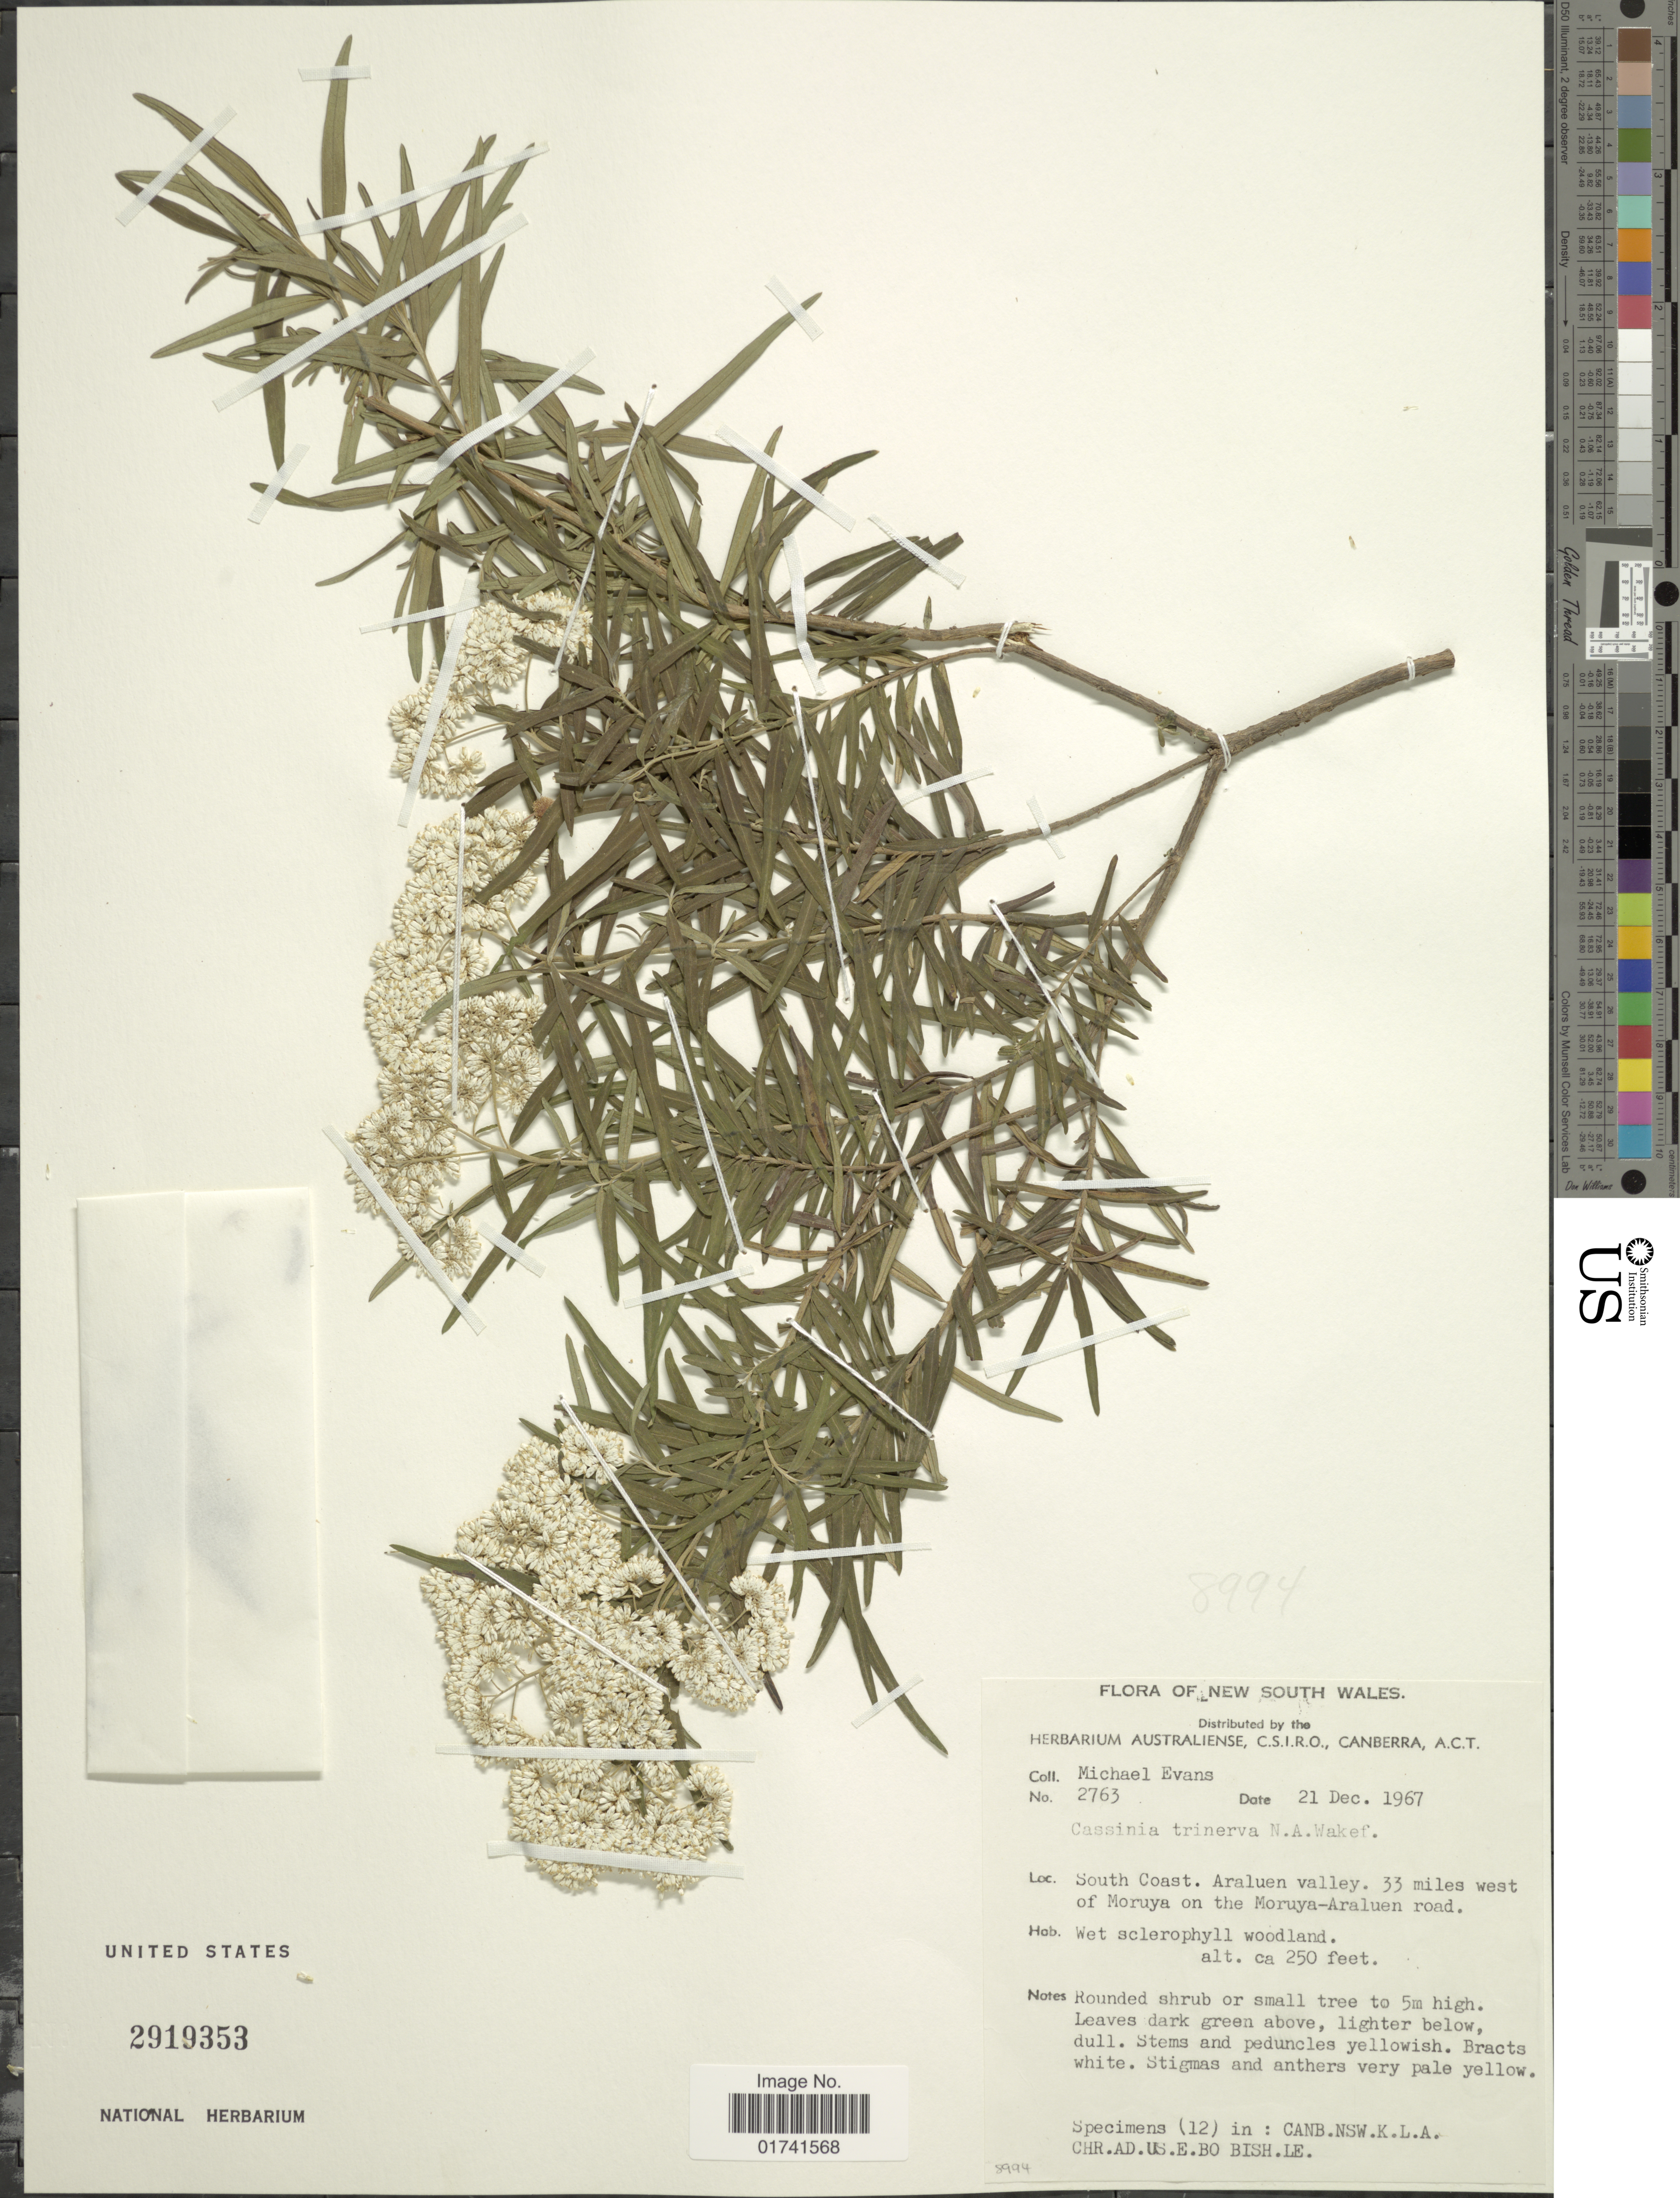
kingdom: Plantae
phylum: Tracheophyta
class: Magnoliopsida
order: Asterales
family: Asteraceae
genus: Cassinia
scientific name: Cassinia trinerva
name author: N.A. Wakef.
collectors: M. Evans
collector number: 2763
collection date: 1967-12-21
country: Australia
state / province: New South Wales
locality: South Coast, Araluen valley, 33 miles west of Moruya on the Moruya-Araluen road.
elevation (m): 76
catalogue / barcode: US 2919353